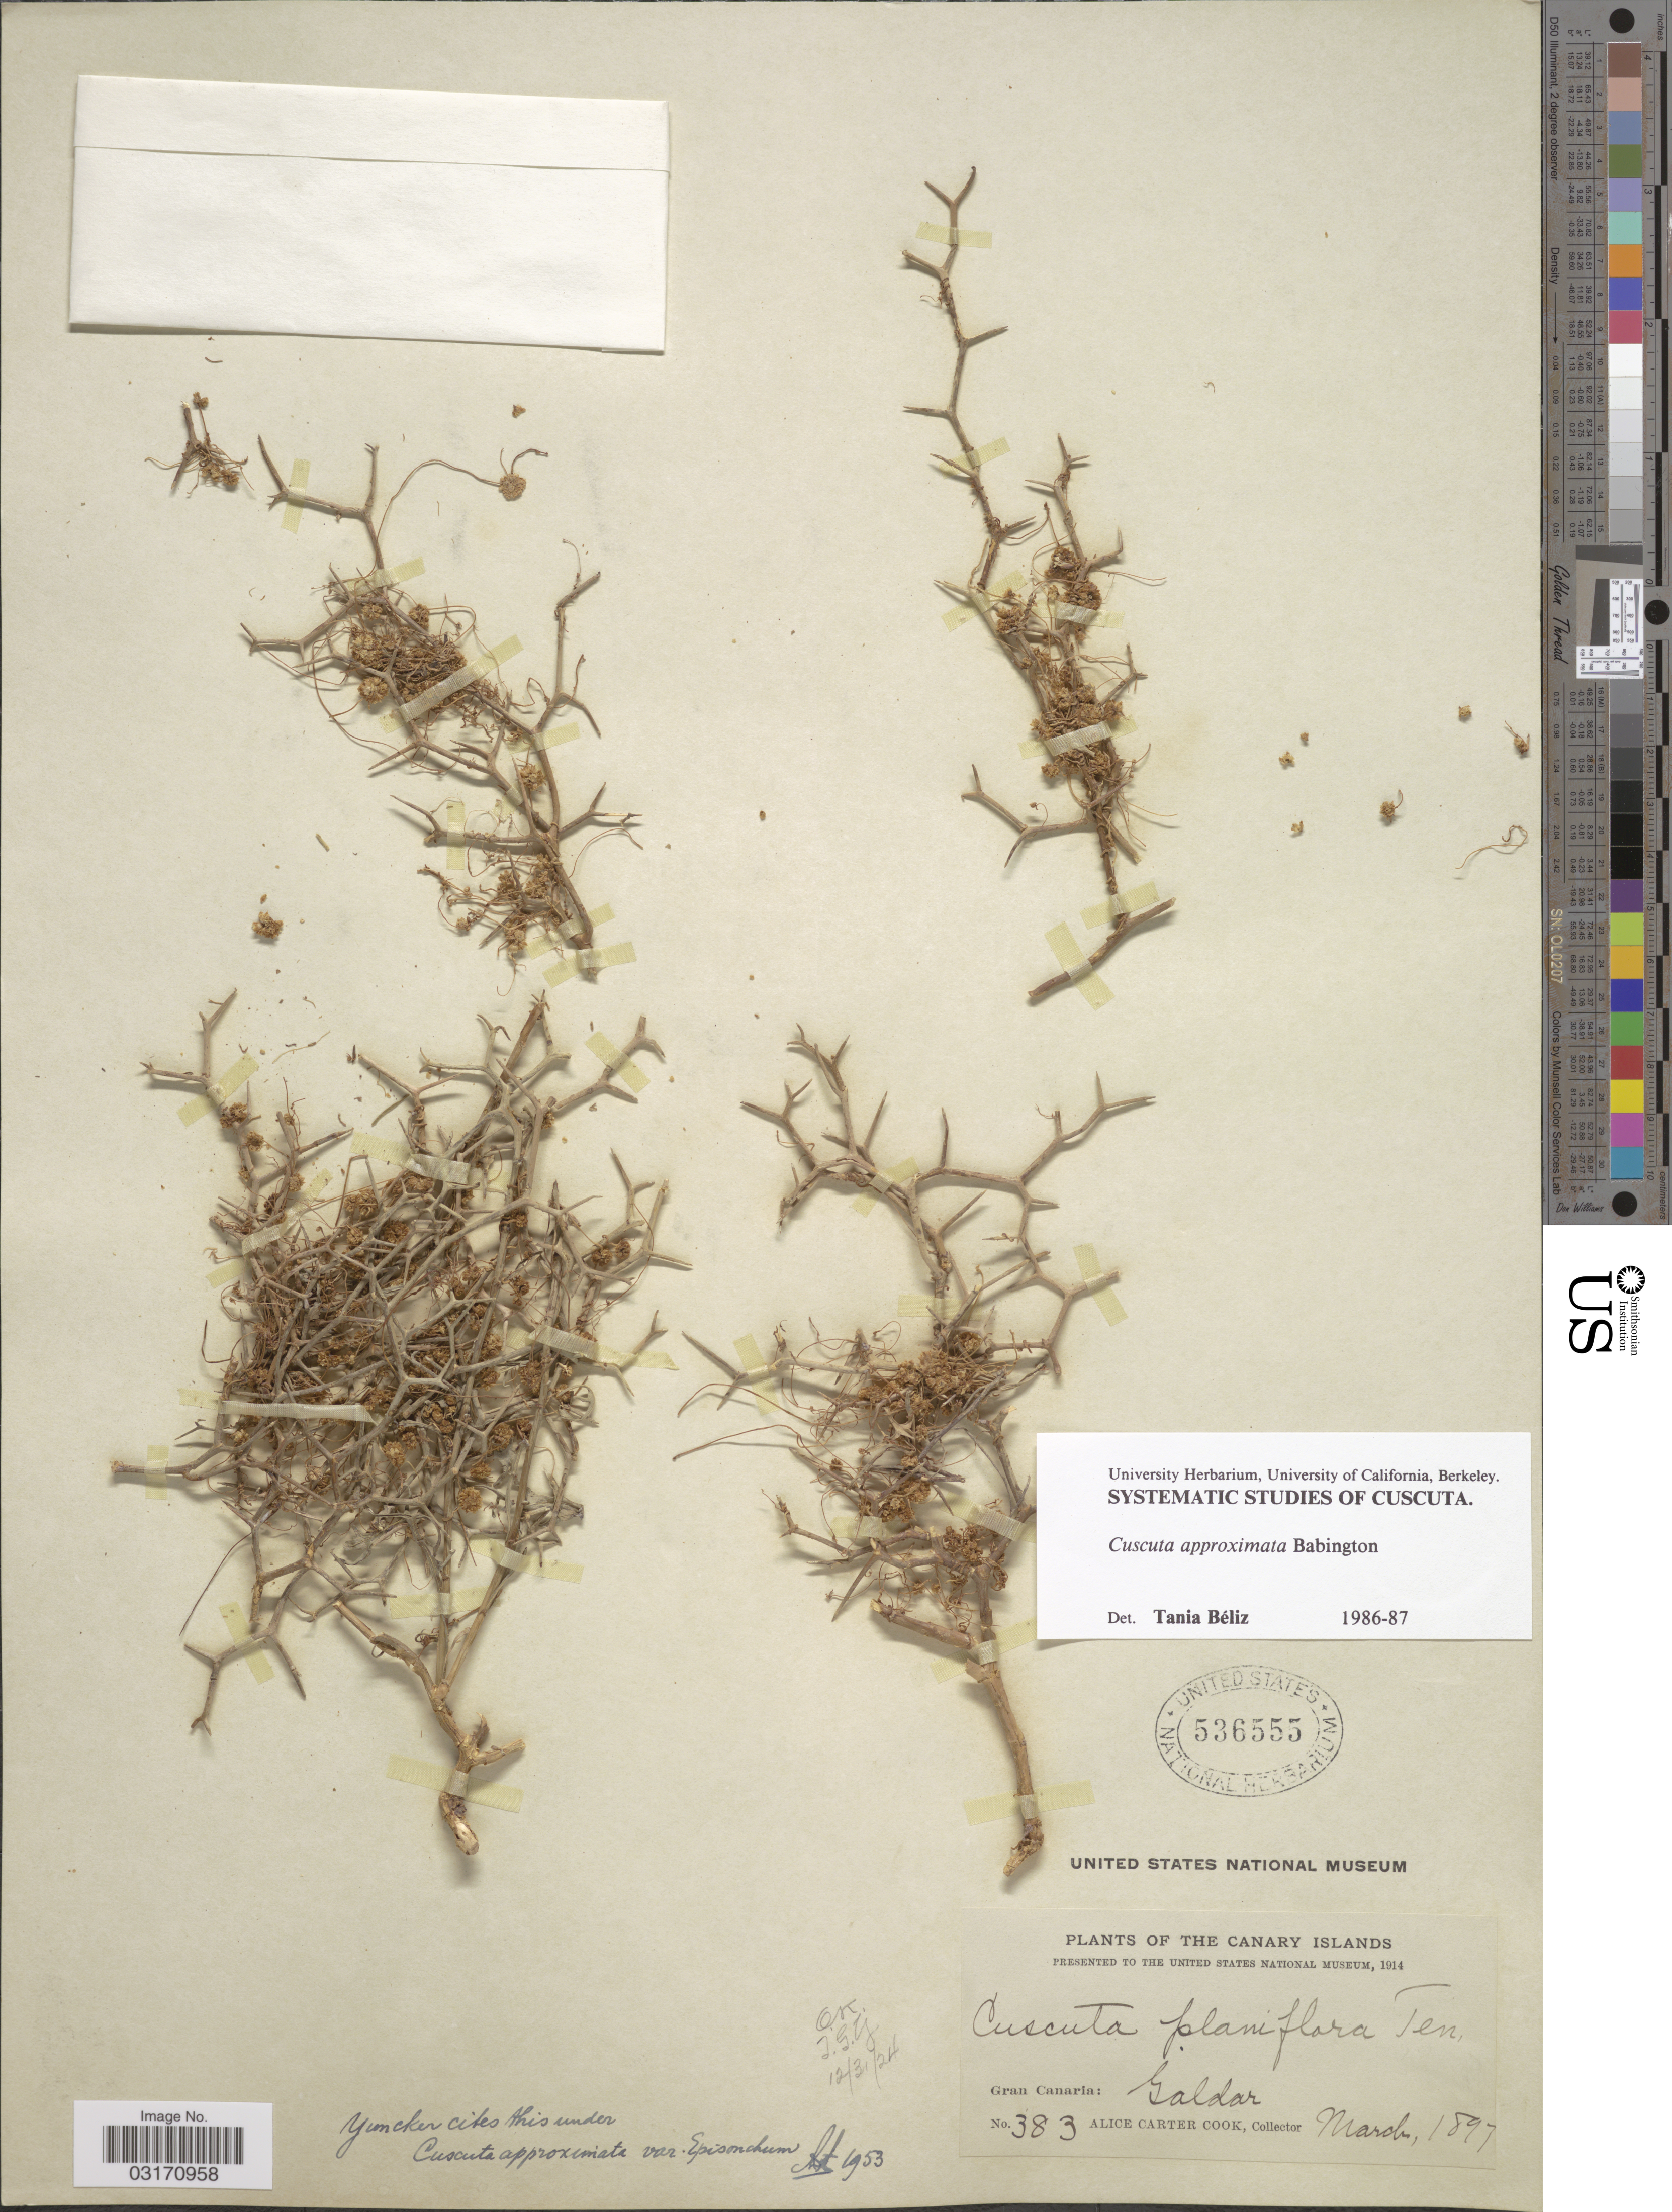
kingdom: Plantae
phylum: Tracheophyta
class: Magnoliopsida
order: Solanales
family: Convolvulaceae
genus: Cuscuta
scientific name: Cuscuta approximata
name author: Bab.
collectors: Alice C. Cook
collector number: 383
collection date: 1897-03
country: Spain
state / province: Canarias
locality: The Canary Islands. Gran Canaria: Galdar.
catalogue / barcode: US 536555